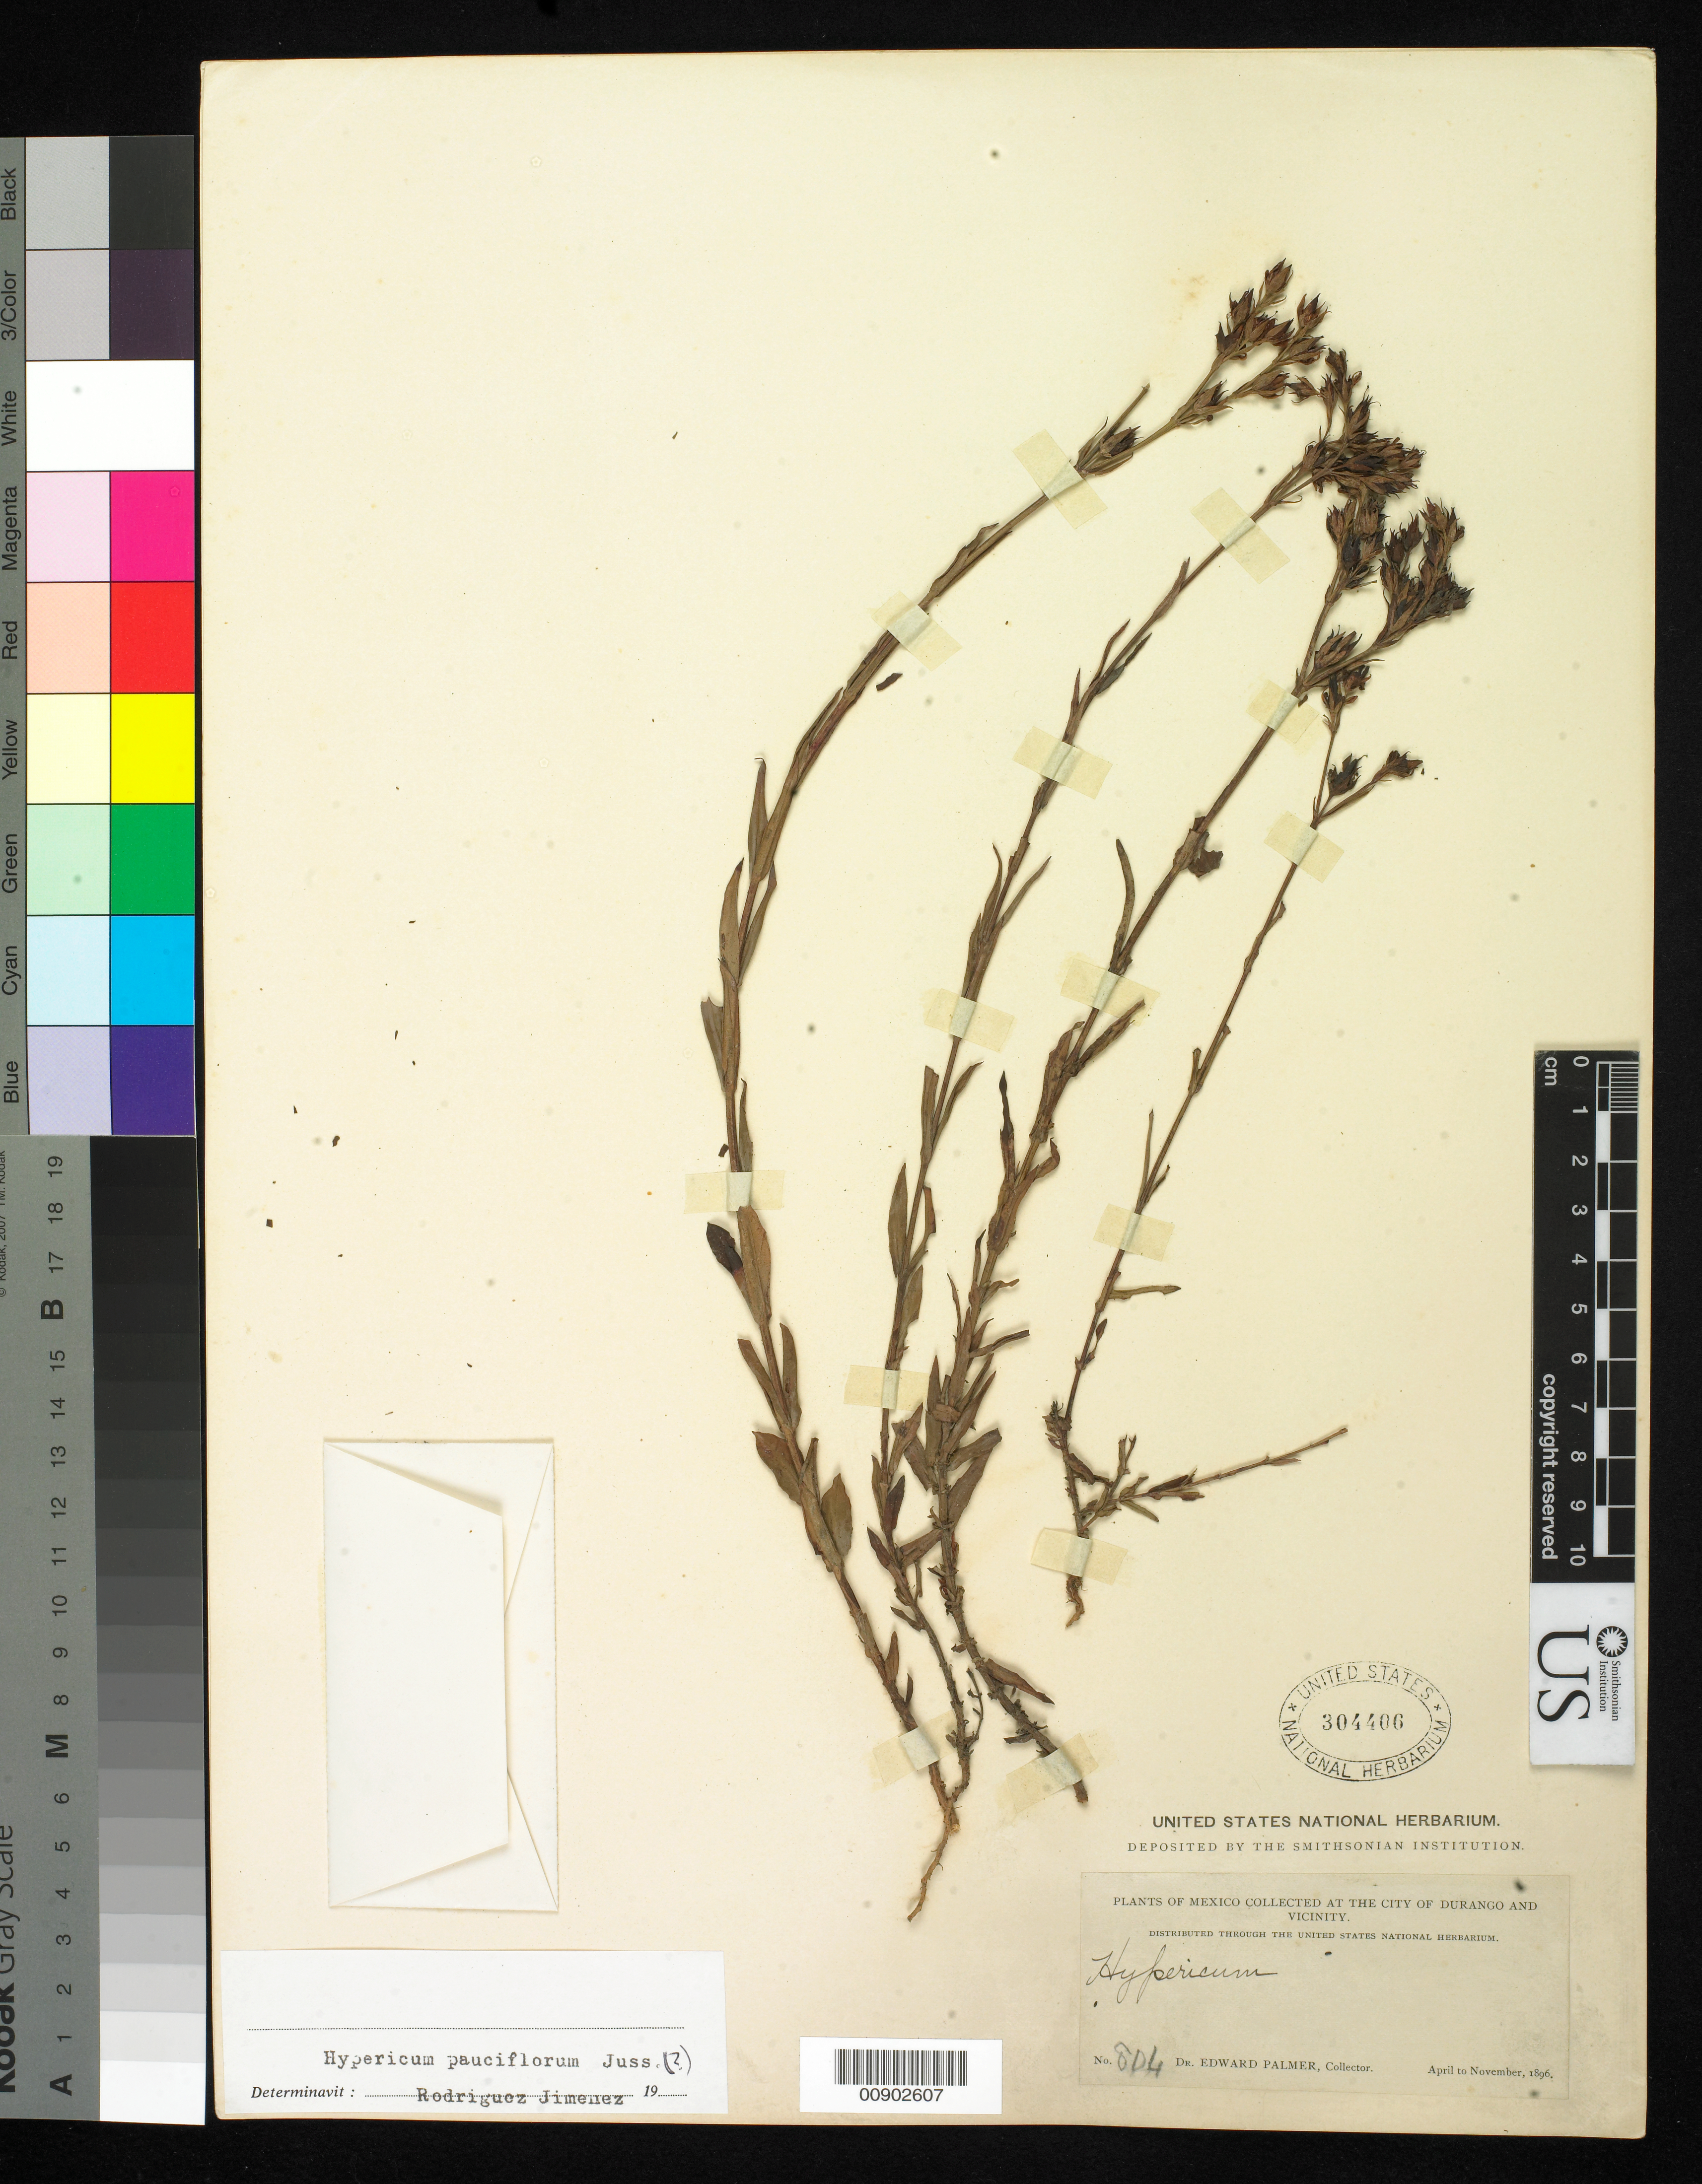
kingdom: Plantae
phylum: Tracheophyta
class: Magnoliopsida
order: Malpighiales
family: Hypericaceae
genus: Hypericum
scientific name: Hypericum pauciflorum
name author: Kunth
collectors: E. Palmer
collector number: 804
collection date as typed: Apr 1896 to -- Nov 1896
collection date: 1896-04/1896-11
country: Mexico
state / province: Durango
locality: City of Durango and vicinity.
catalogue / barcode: US 304406